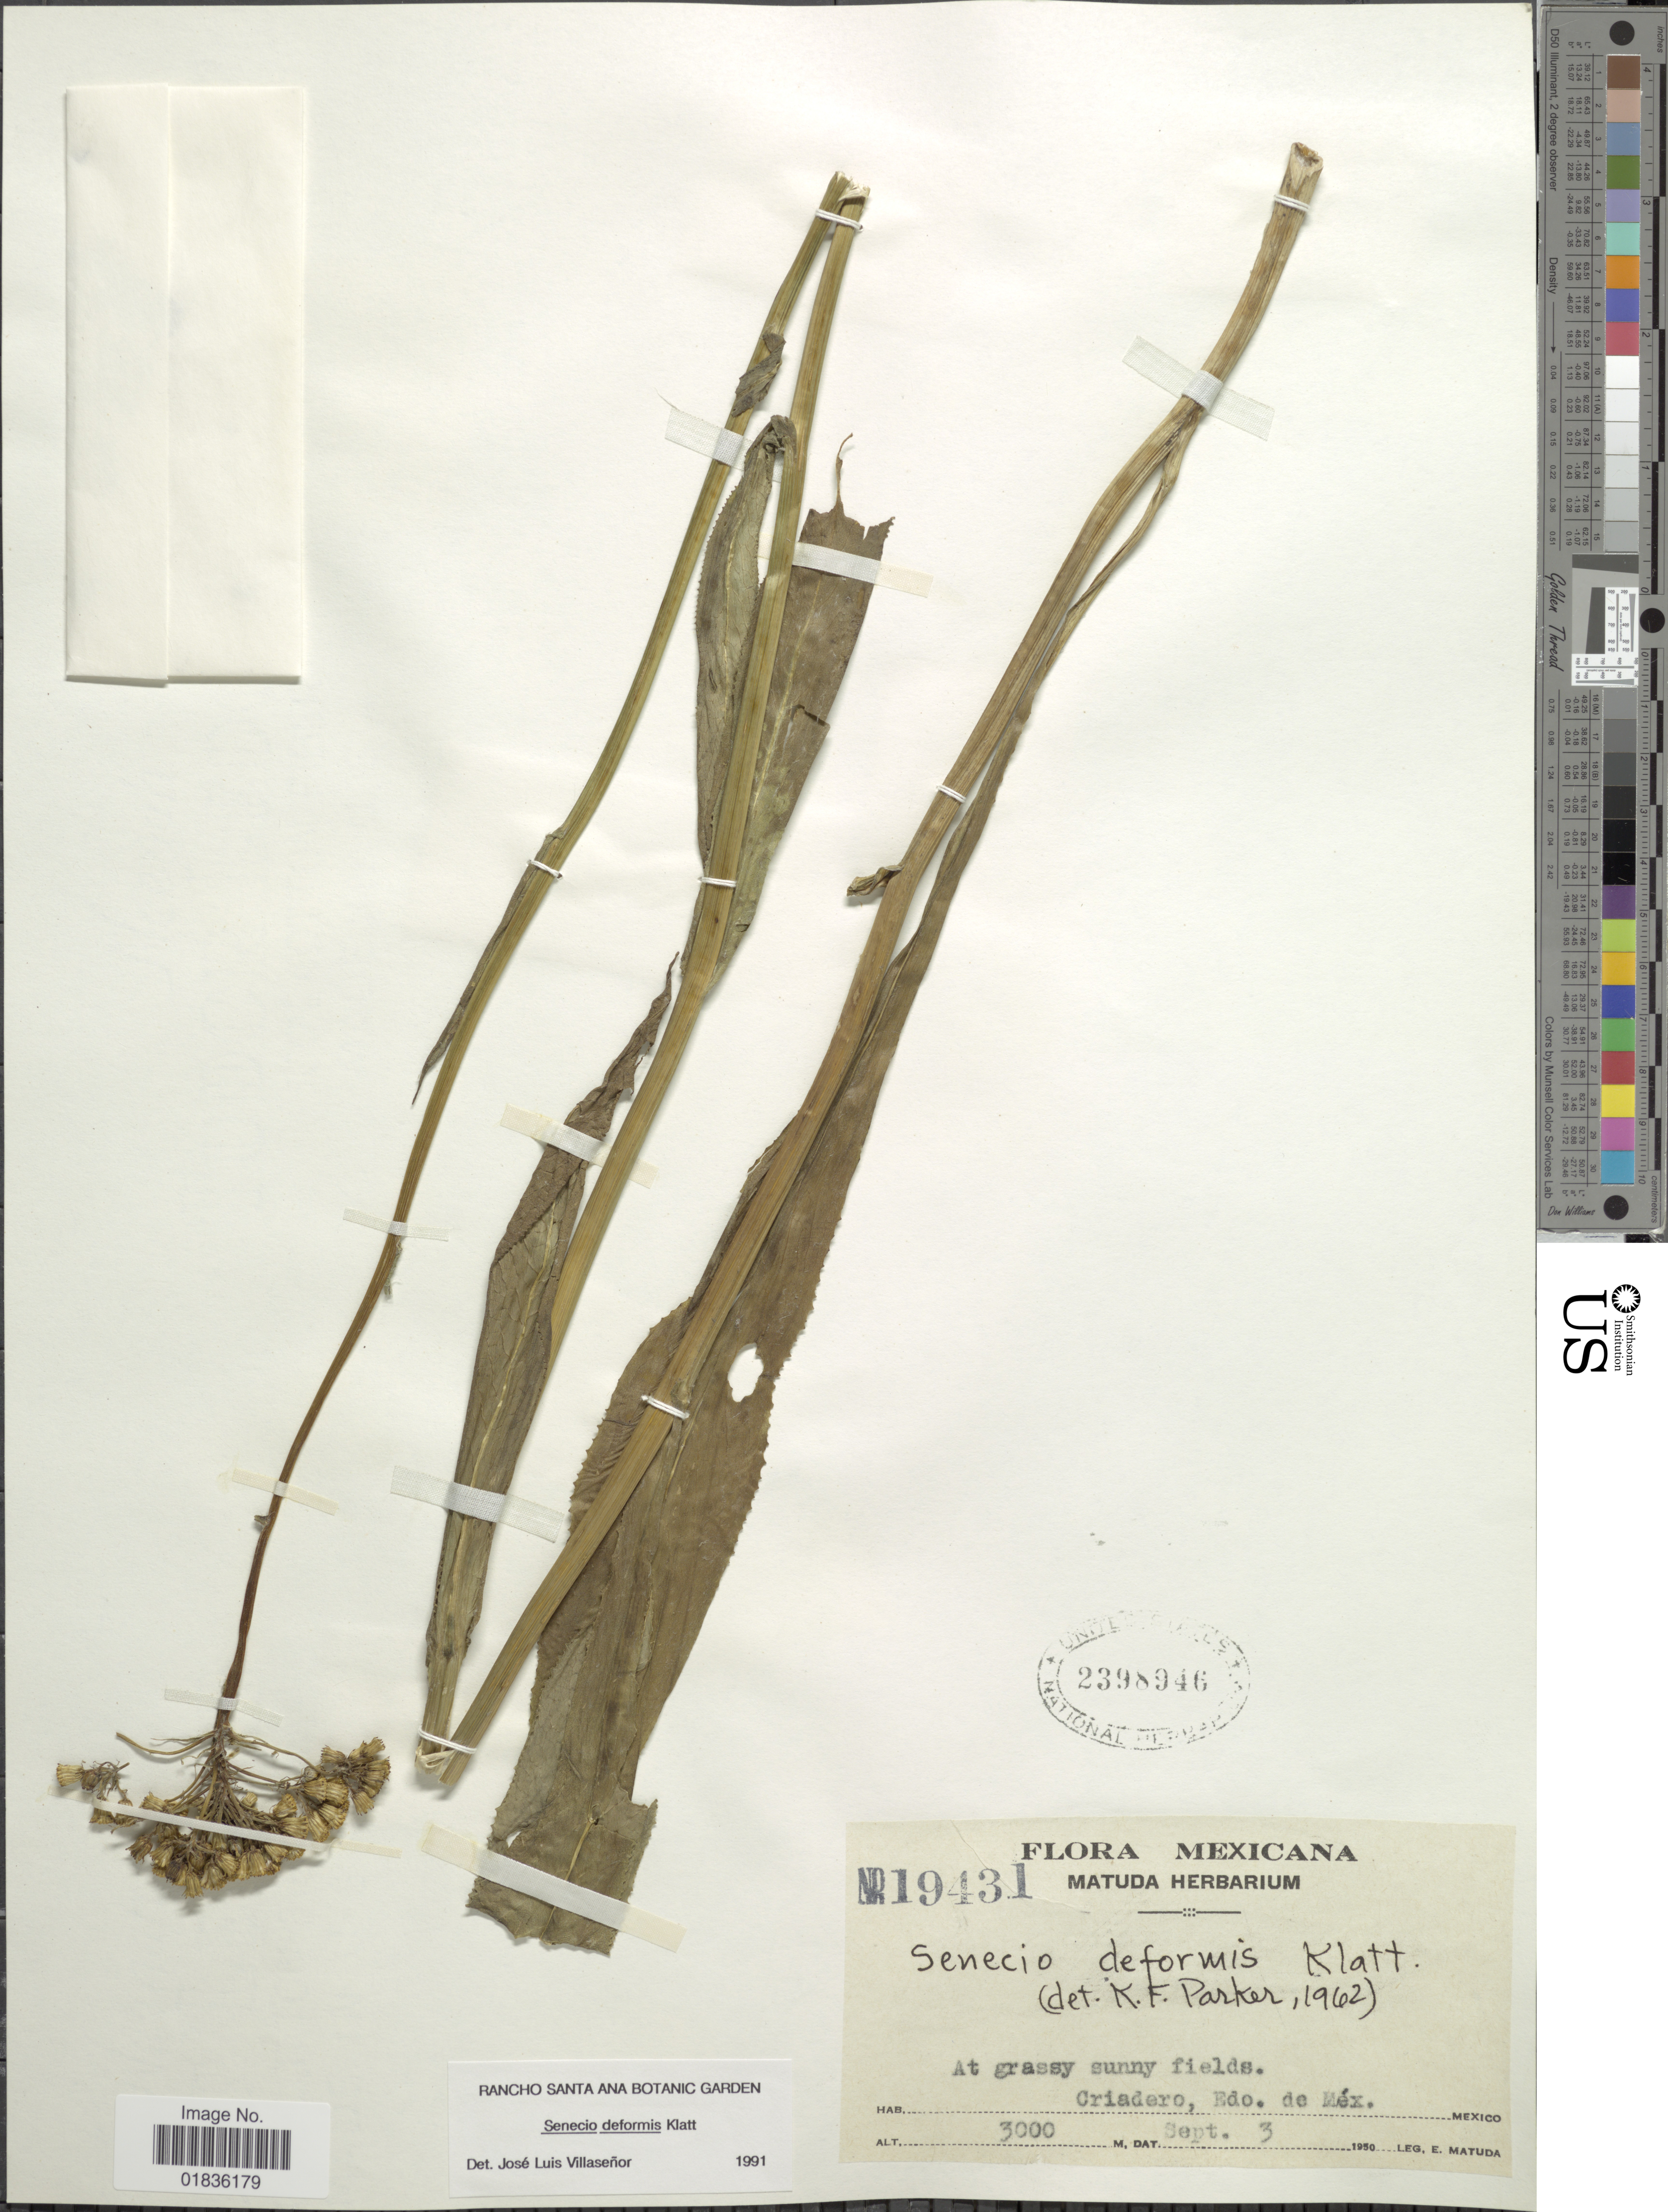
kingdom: Plantae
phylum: Tracheophyta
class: Magnoliopsida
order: Asterales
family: Asteraceae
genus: Senecio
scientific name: Senecio deformis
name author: Klatt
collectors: E. Matuda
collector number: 19431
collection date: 1950-09-03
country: Mexico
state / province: México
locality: At grassy sunny fields, Criadero.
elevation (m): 3000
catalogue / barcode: US 2398946